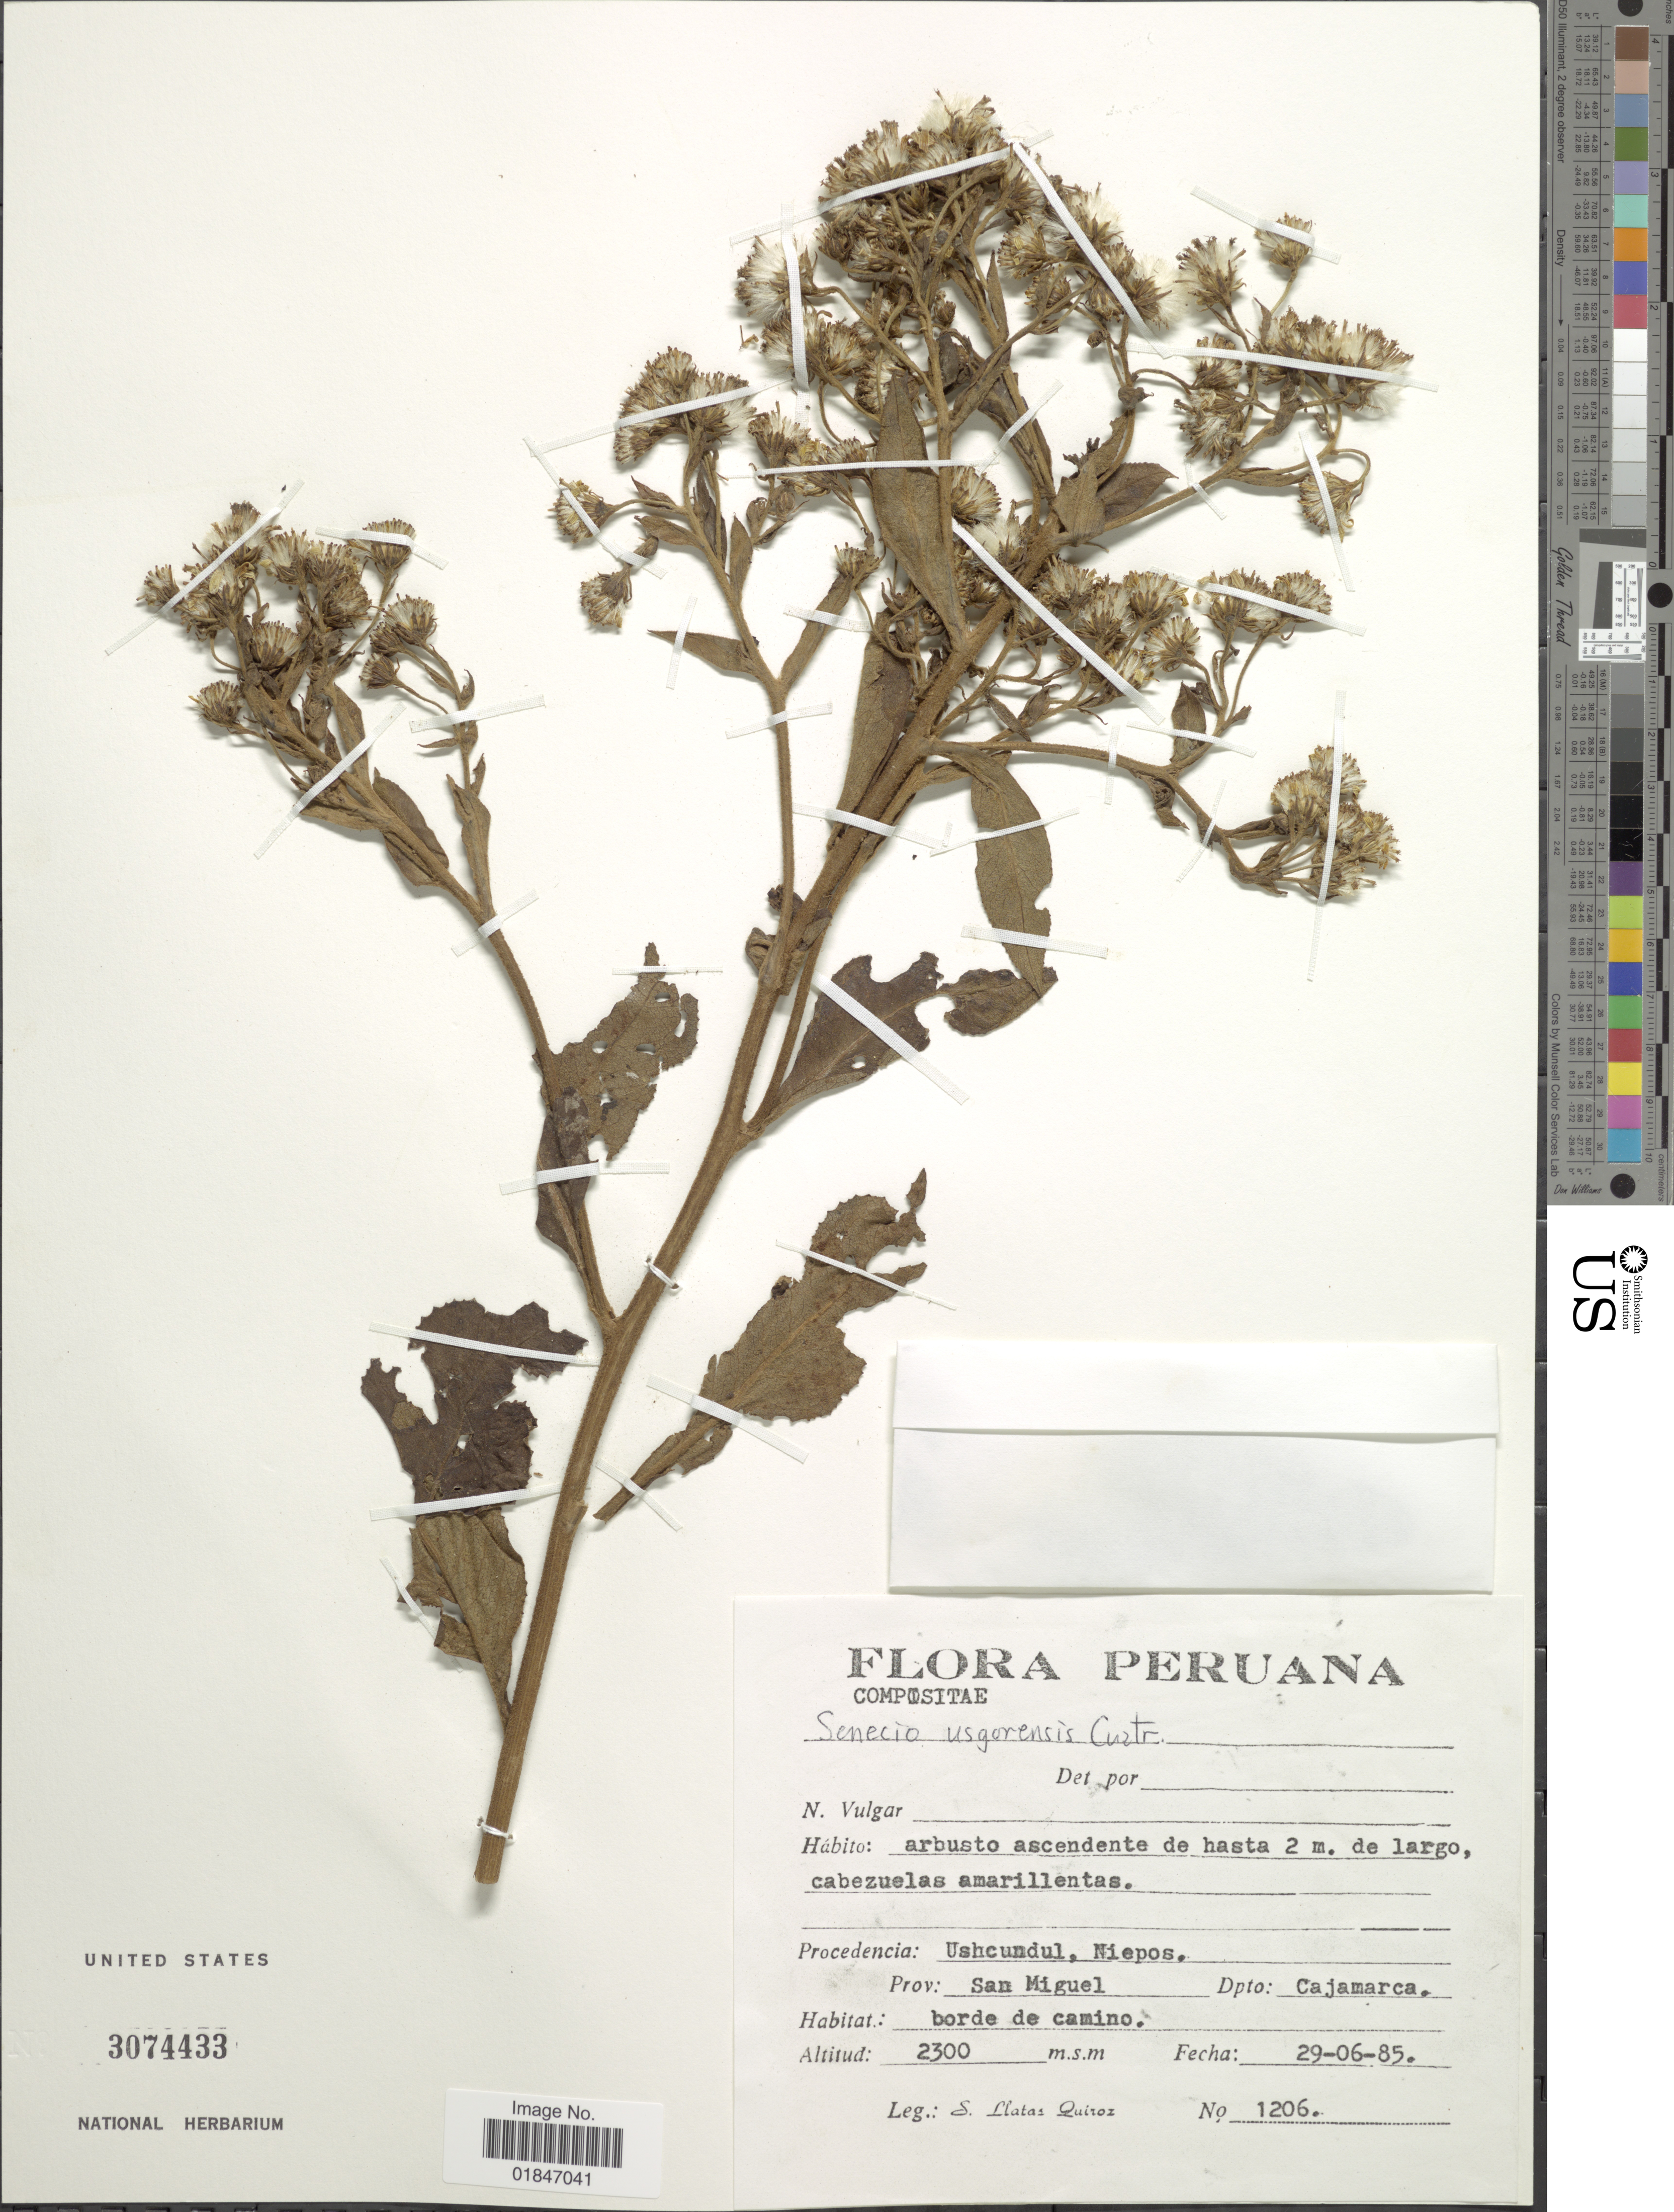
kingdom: Plantae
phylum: Tracheophyta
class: Magnoliopsida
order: Asterales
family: Asteraceae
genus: Dendrophorbium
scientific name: Dendrophorbium usgorense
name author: (Cuatrec.) C. Jeffrey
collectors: S. Llatas Quiroz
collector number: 1206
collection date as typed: Transcribed d/m/y: 29/6/85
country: Peru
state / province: Cajamarca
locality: Procedencia, Ushcundul, Niepos. Prov. San Miguel, Dpto. Cajamarca,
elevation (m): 2300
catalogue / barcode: US 3074433